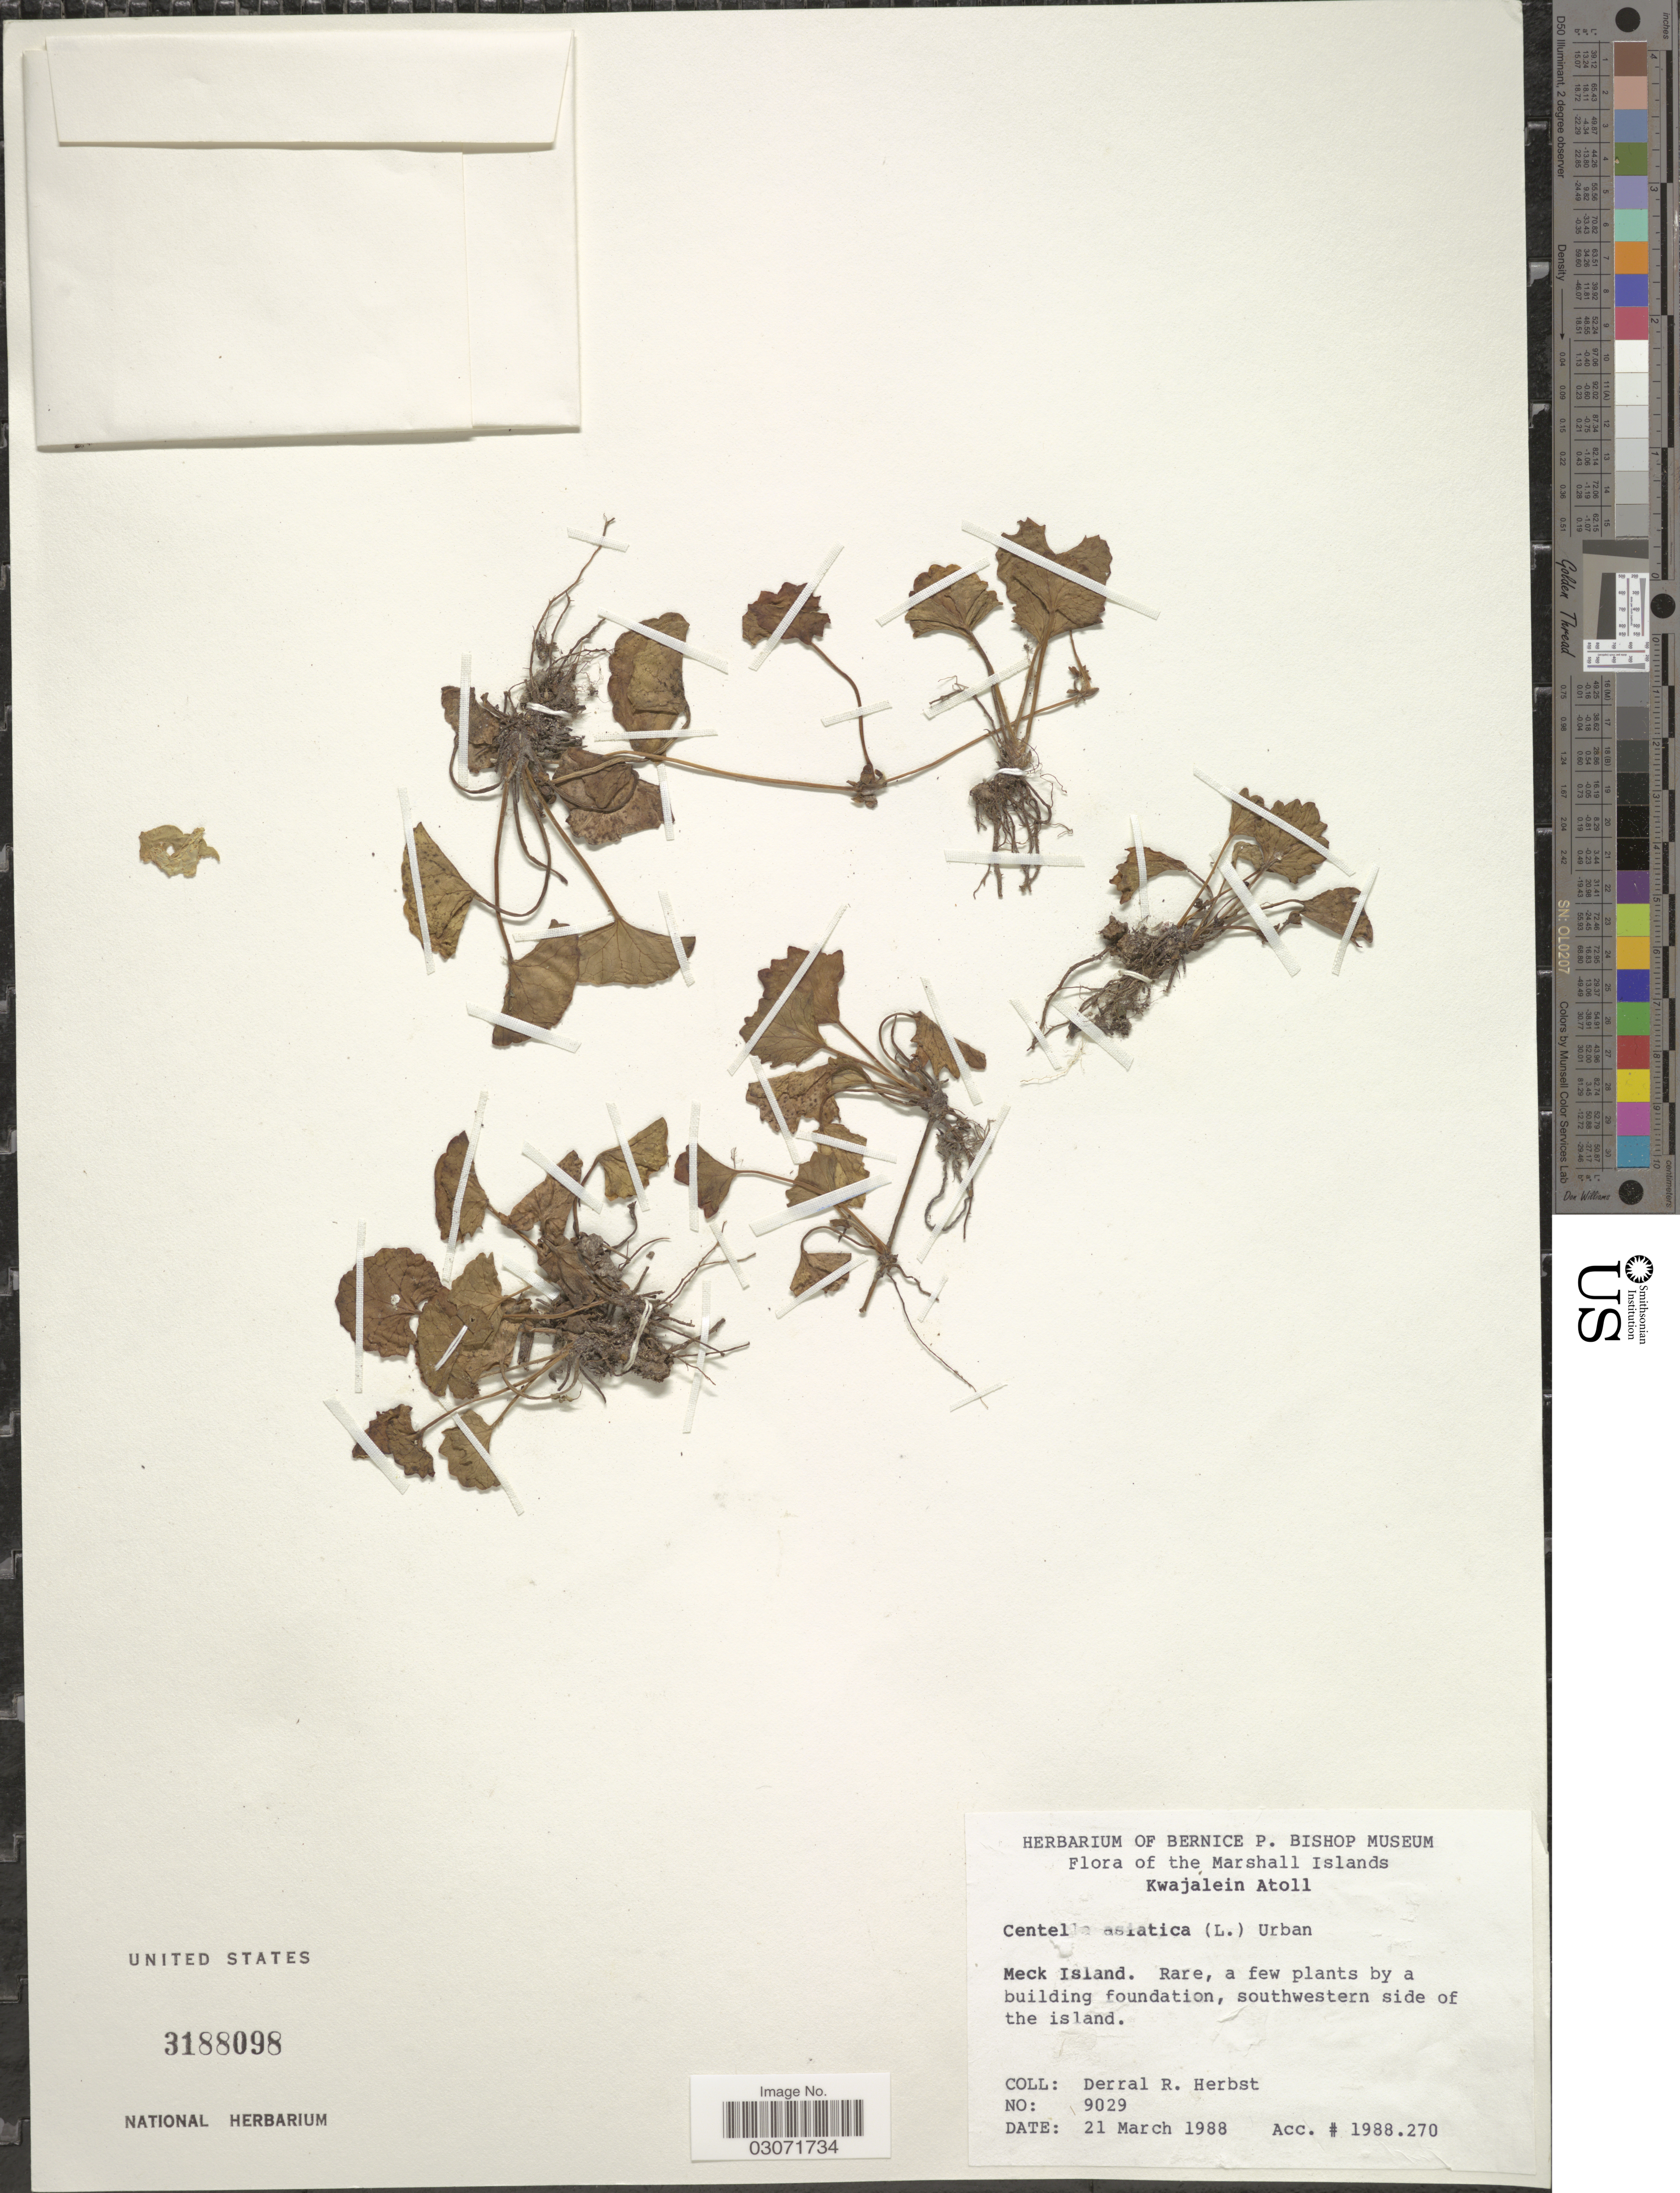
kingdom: Plantae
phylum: Tracheophyta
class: Magnoliopsida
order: Apiales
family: Apiaceae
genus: Centella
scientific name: Centella asiatica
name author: (L.) Urb.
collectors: D. R. Herbst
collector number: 9029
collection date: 1988-03-21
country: Marshall Islands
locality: Kwajalein Atoll. Meck Island. Southwestern side of the island.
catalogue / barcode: US 3188098